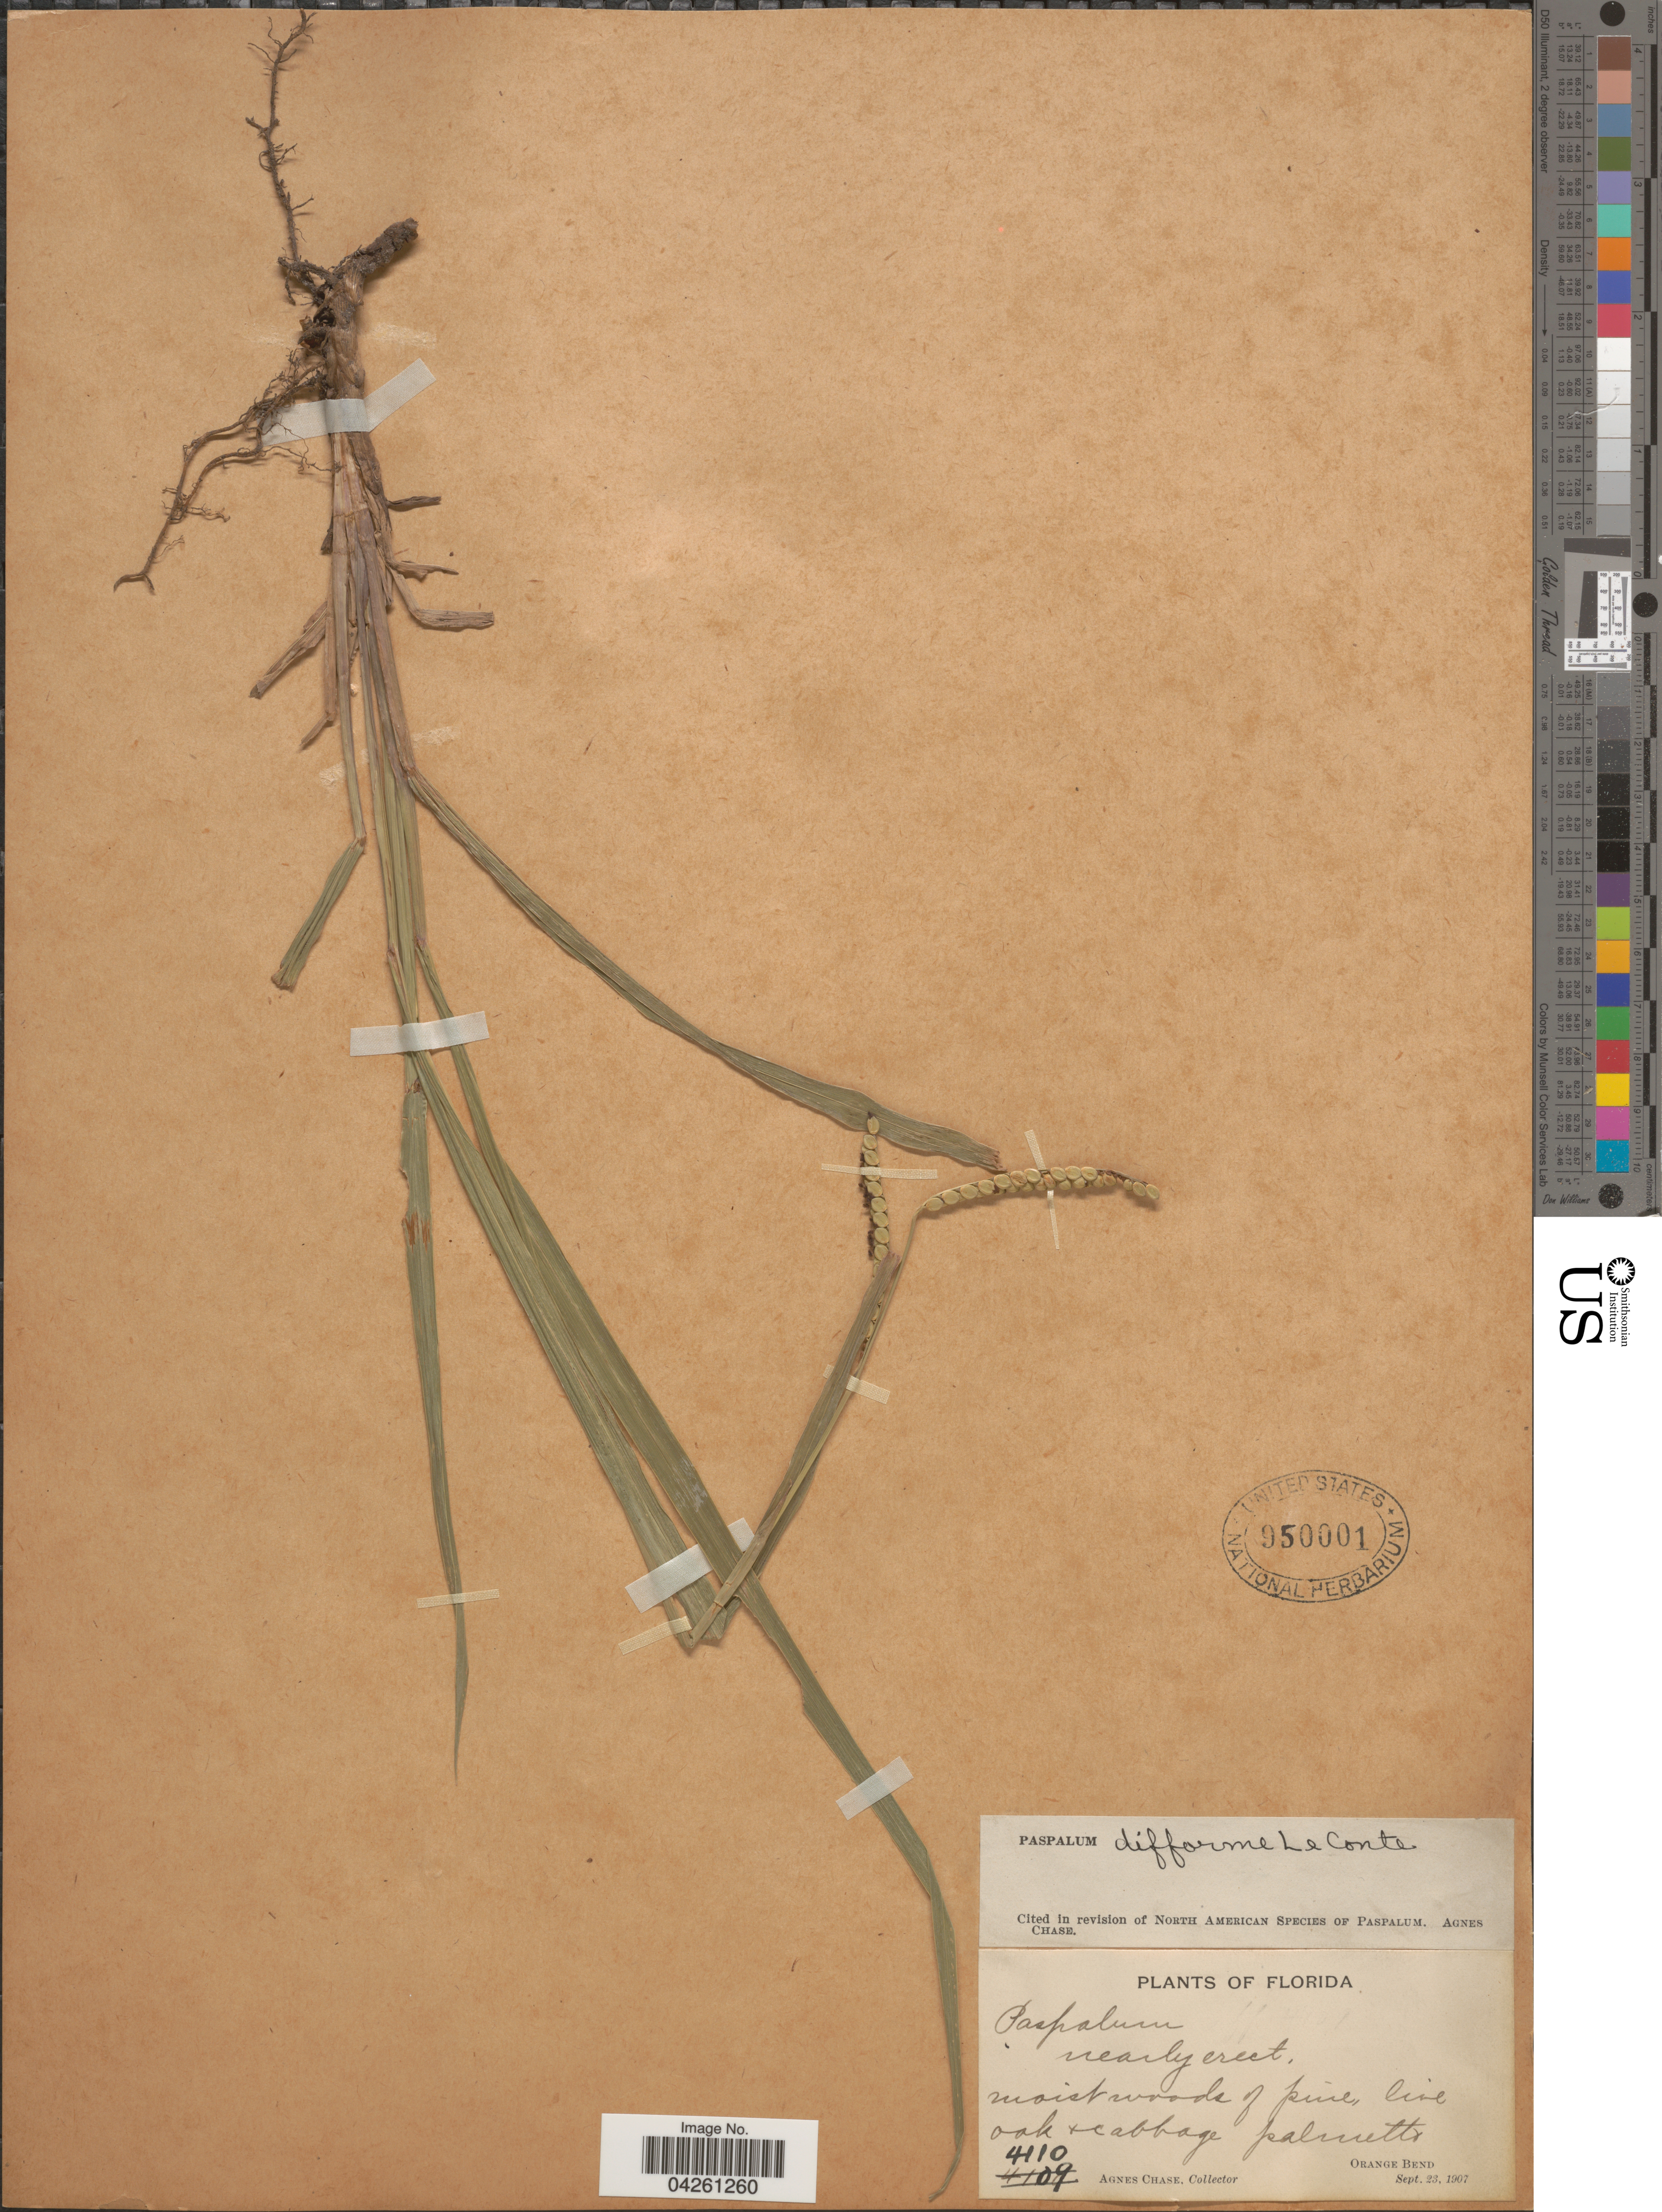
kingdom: Plantae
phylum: Tracheophyta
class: Liliopsida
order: Poales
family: Poaceae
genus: Paspalum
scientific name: Paspalum difforme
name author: Leconte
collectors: A. Chase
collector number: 4110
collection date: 1907-09-23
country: United States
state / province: Florida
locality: Moist woods of pine, live oak + cabbage palmetto. Orange Bend.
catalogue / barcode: US 950001